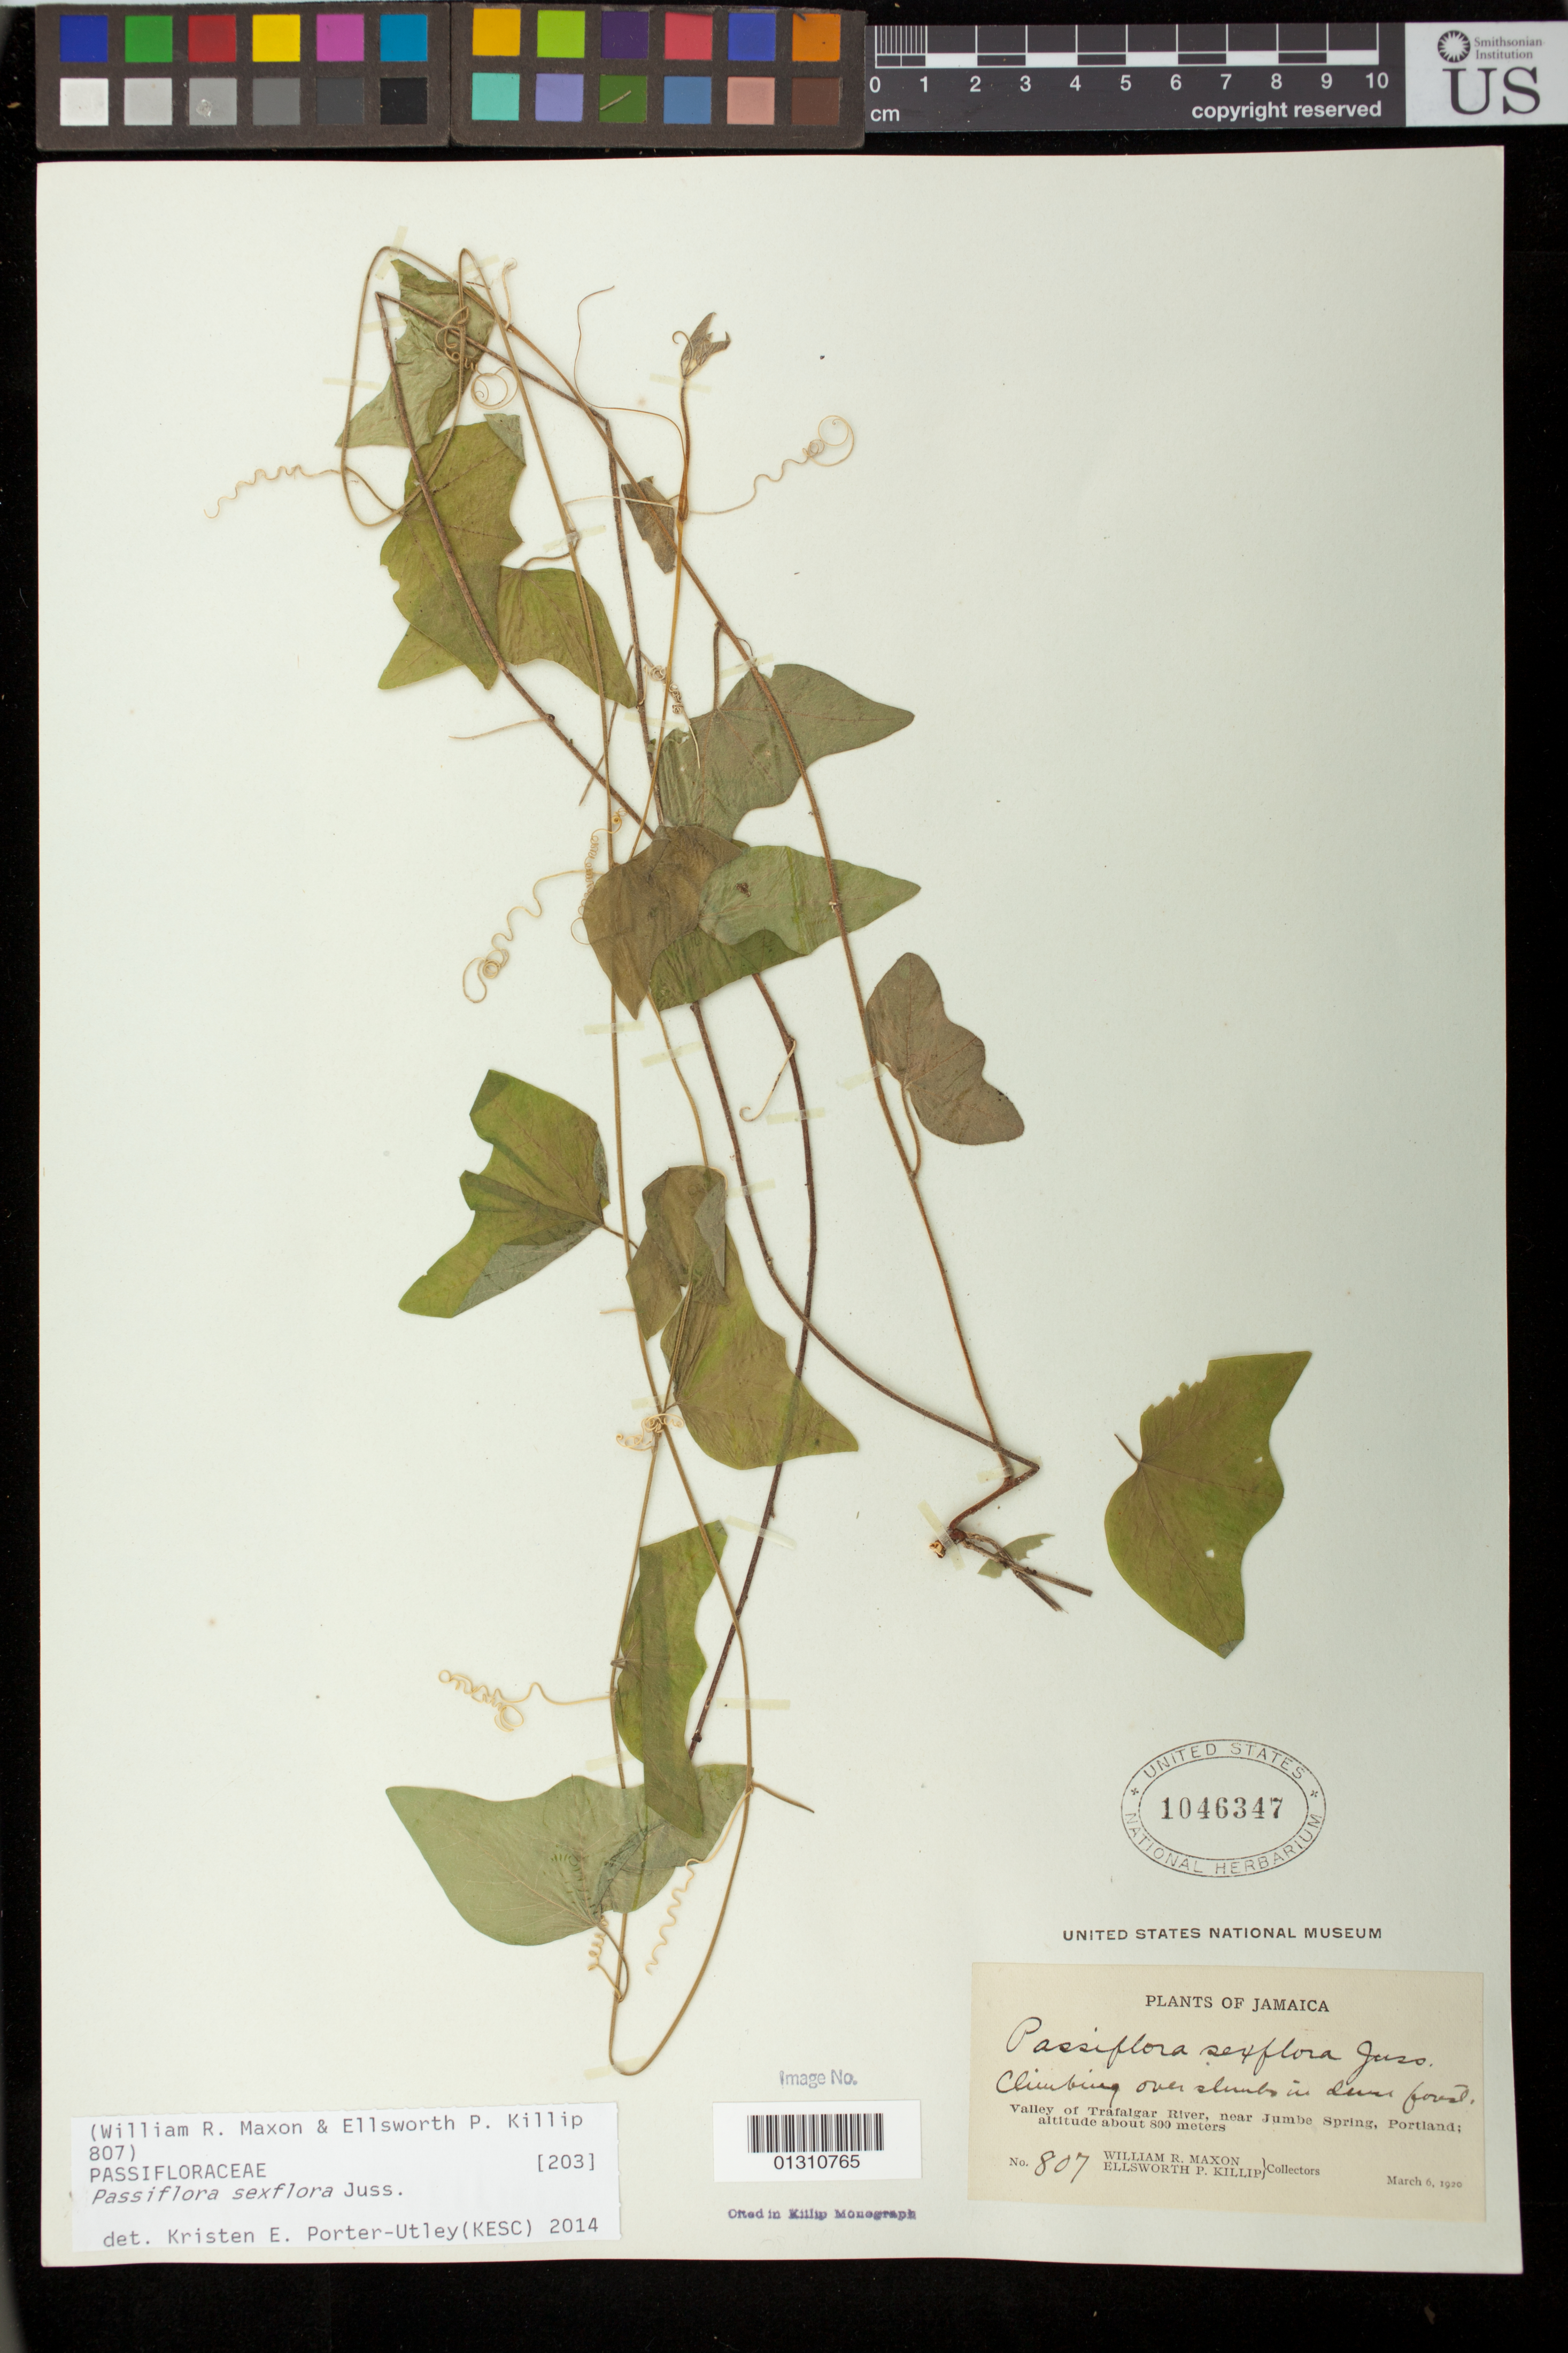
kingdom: Plantae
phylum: Tracheophyta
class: Magnoliopsida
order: Malpighiales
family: Passifloraceae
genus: Passiflora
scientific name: Passiflora sexflora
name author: Juss.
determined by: Porter-Utley, Kristen E.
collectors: W. R. Maxon & E. P. Killip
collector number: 807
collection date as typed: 06 Mar 1920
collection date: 1920-03-06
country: Jamaica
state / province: Portland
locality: Valley of Trafalgar River, near Jumbe Spring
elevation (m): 800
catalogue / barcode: US 1046347